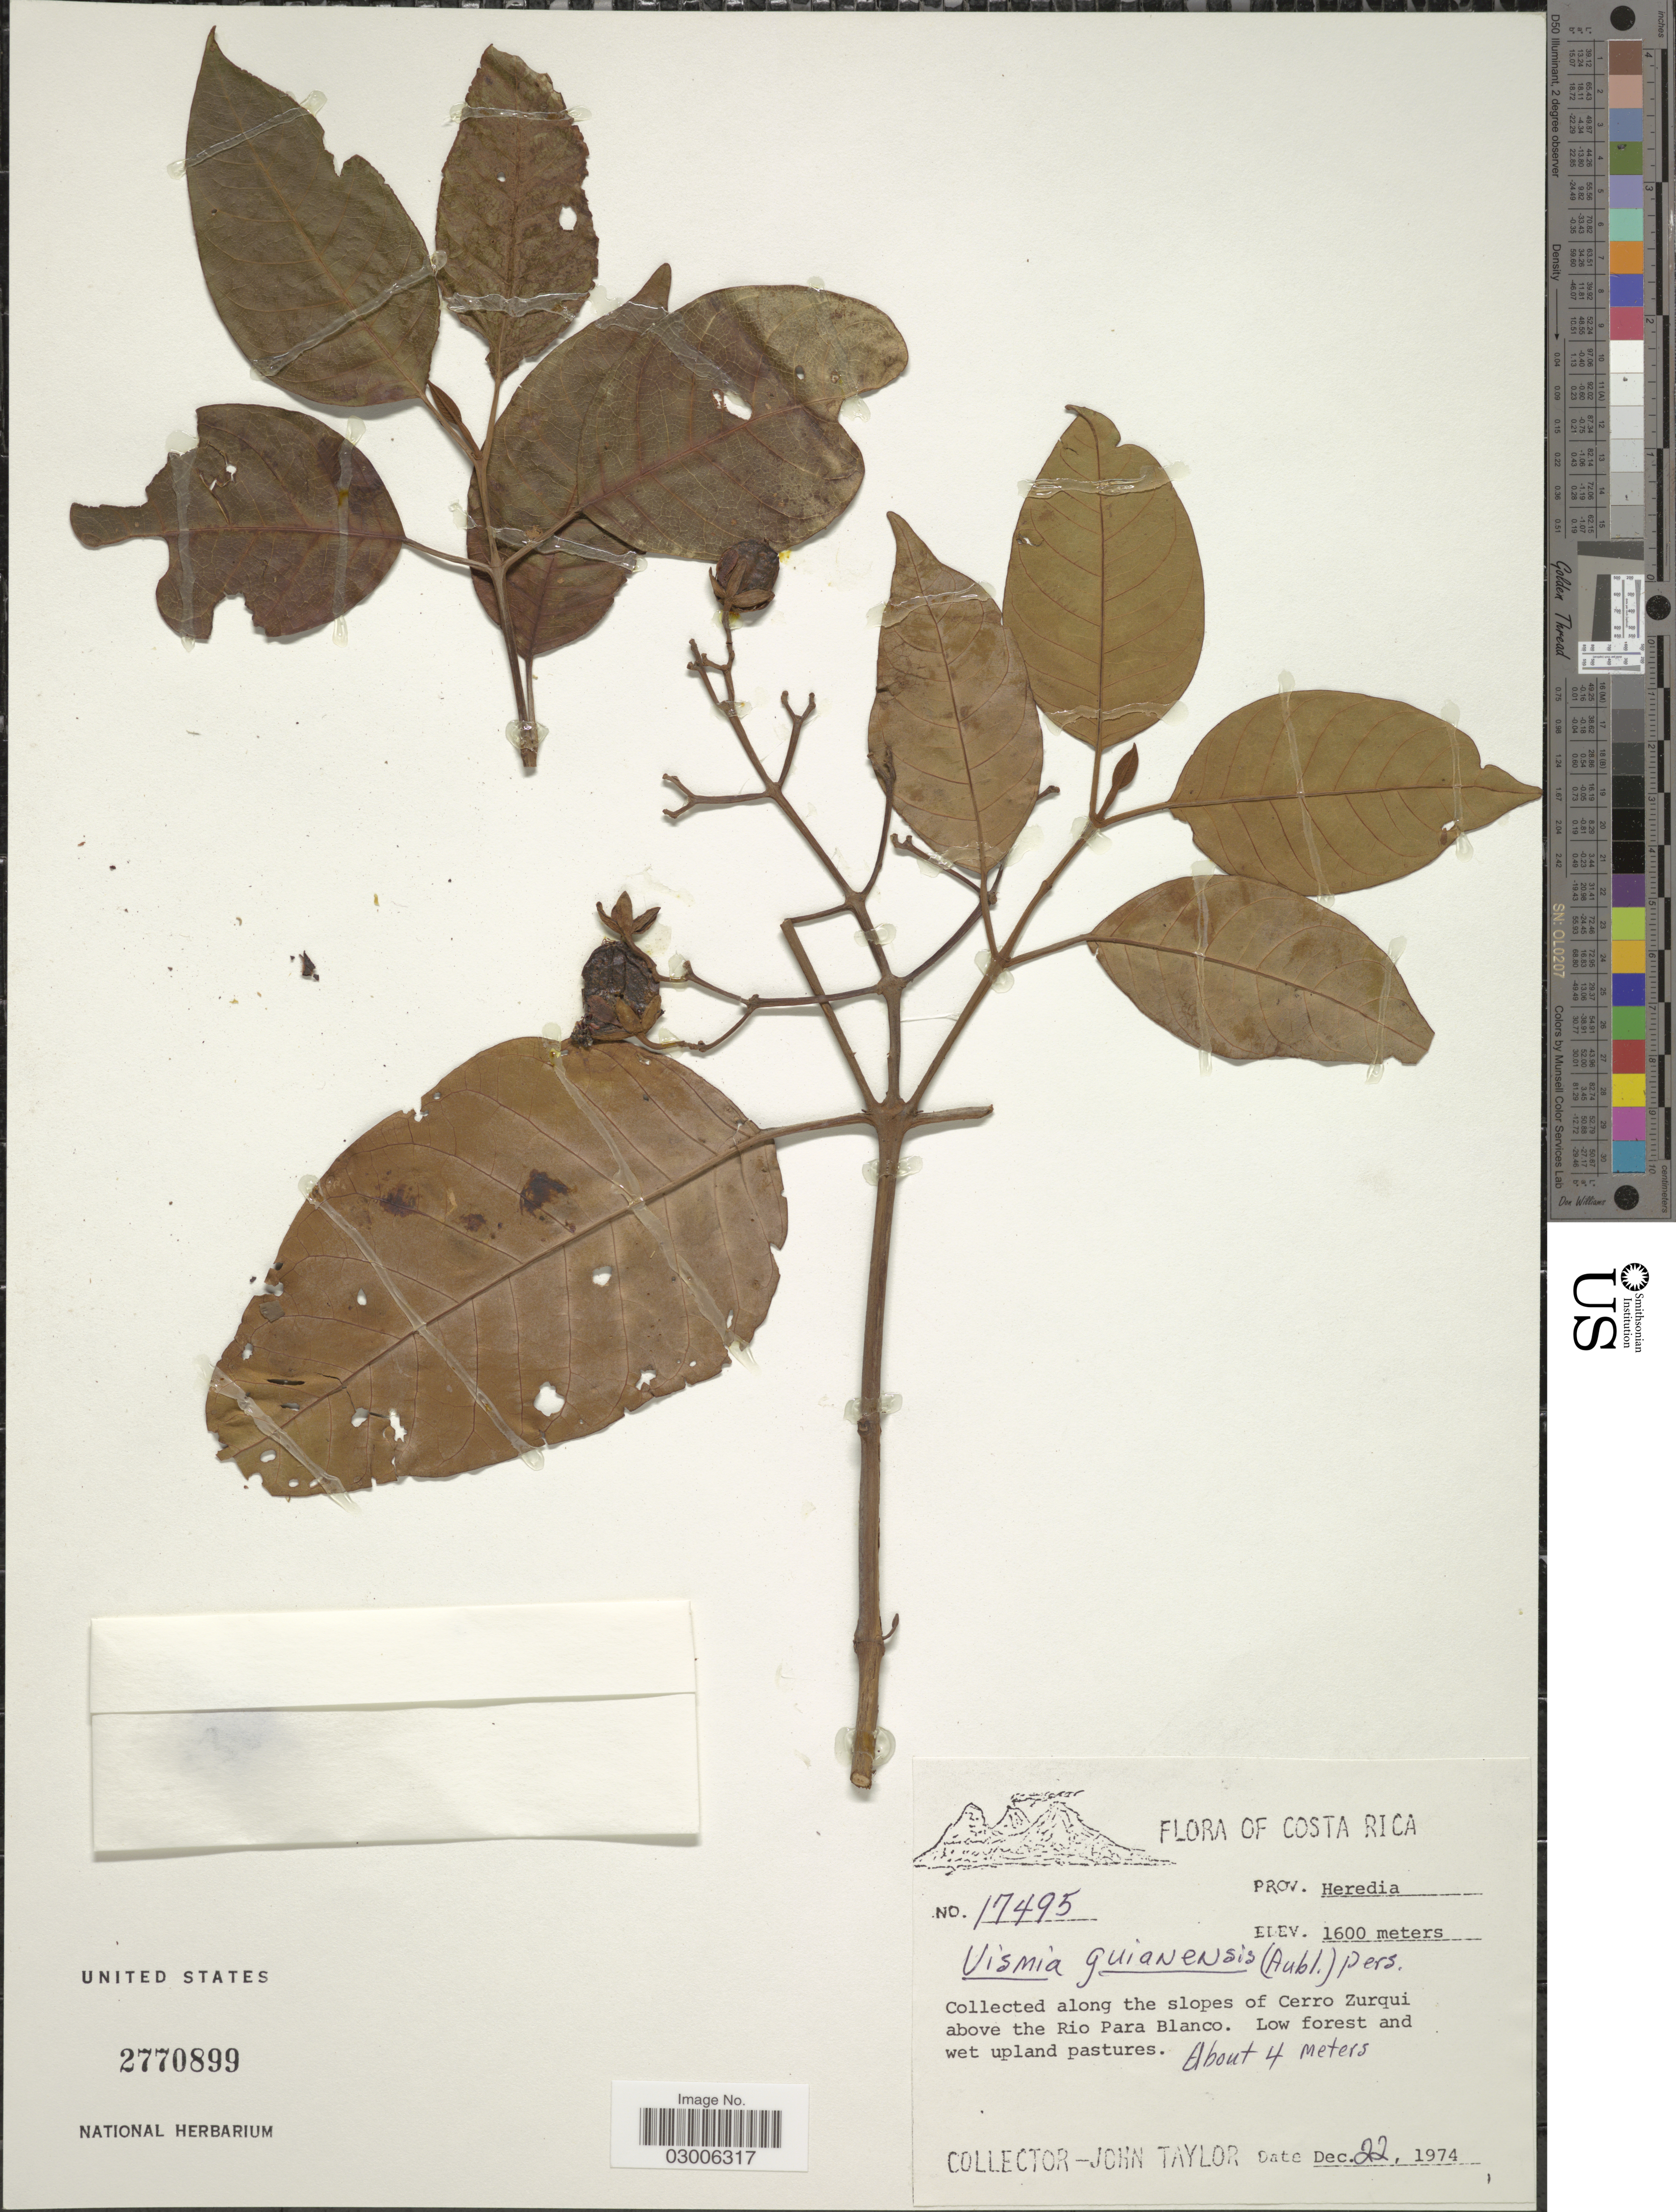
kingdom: Plantae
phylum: Tracheophyta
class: Magnoliopsida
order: Malpighiales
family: Hypericaceae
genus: Vismia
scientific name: Vismia guianensis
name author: (Aubl.) Pers.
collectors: J. Taylor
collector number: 17495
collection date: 1974-12-22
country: Costa Rica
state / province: Heredia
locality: Along the slopes of Cerro Zurqui above the Rio Para Blanco.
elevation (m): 1600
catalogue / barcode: US 2770899